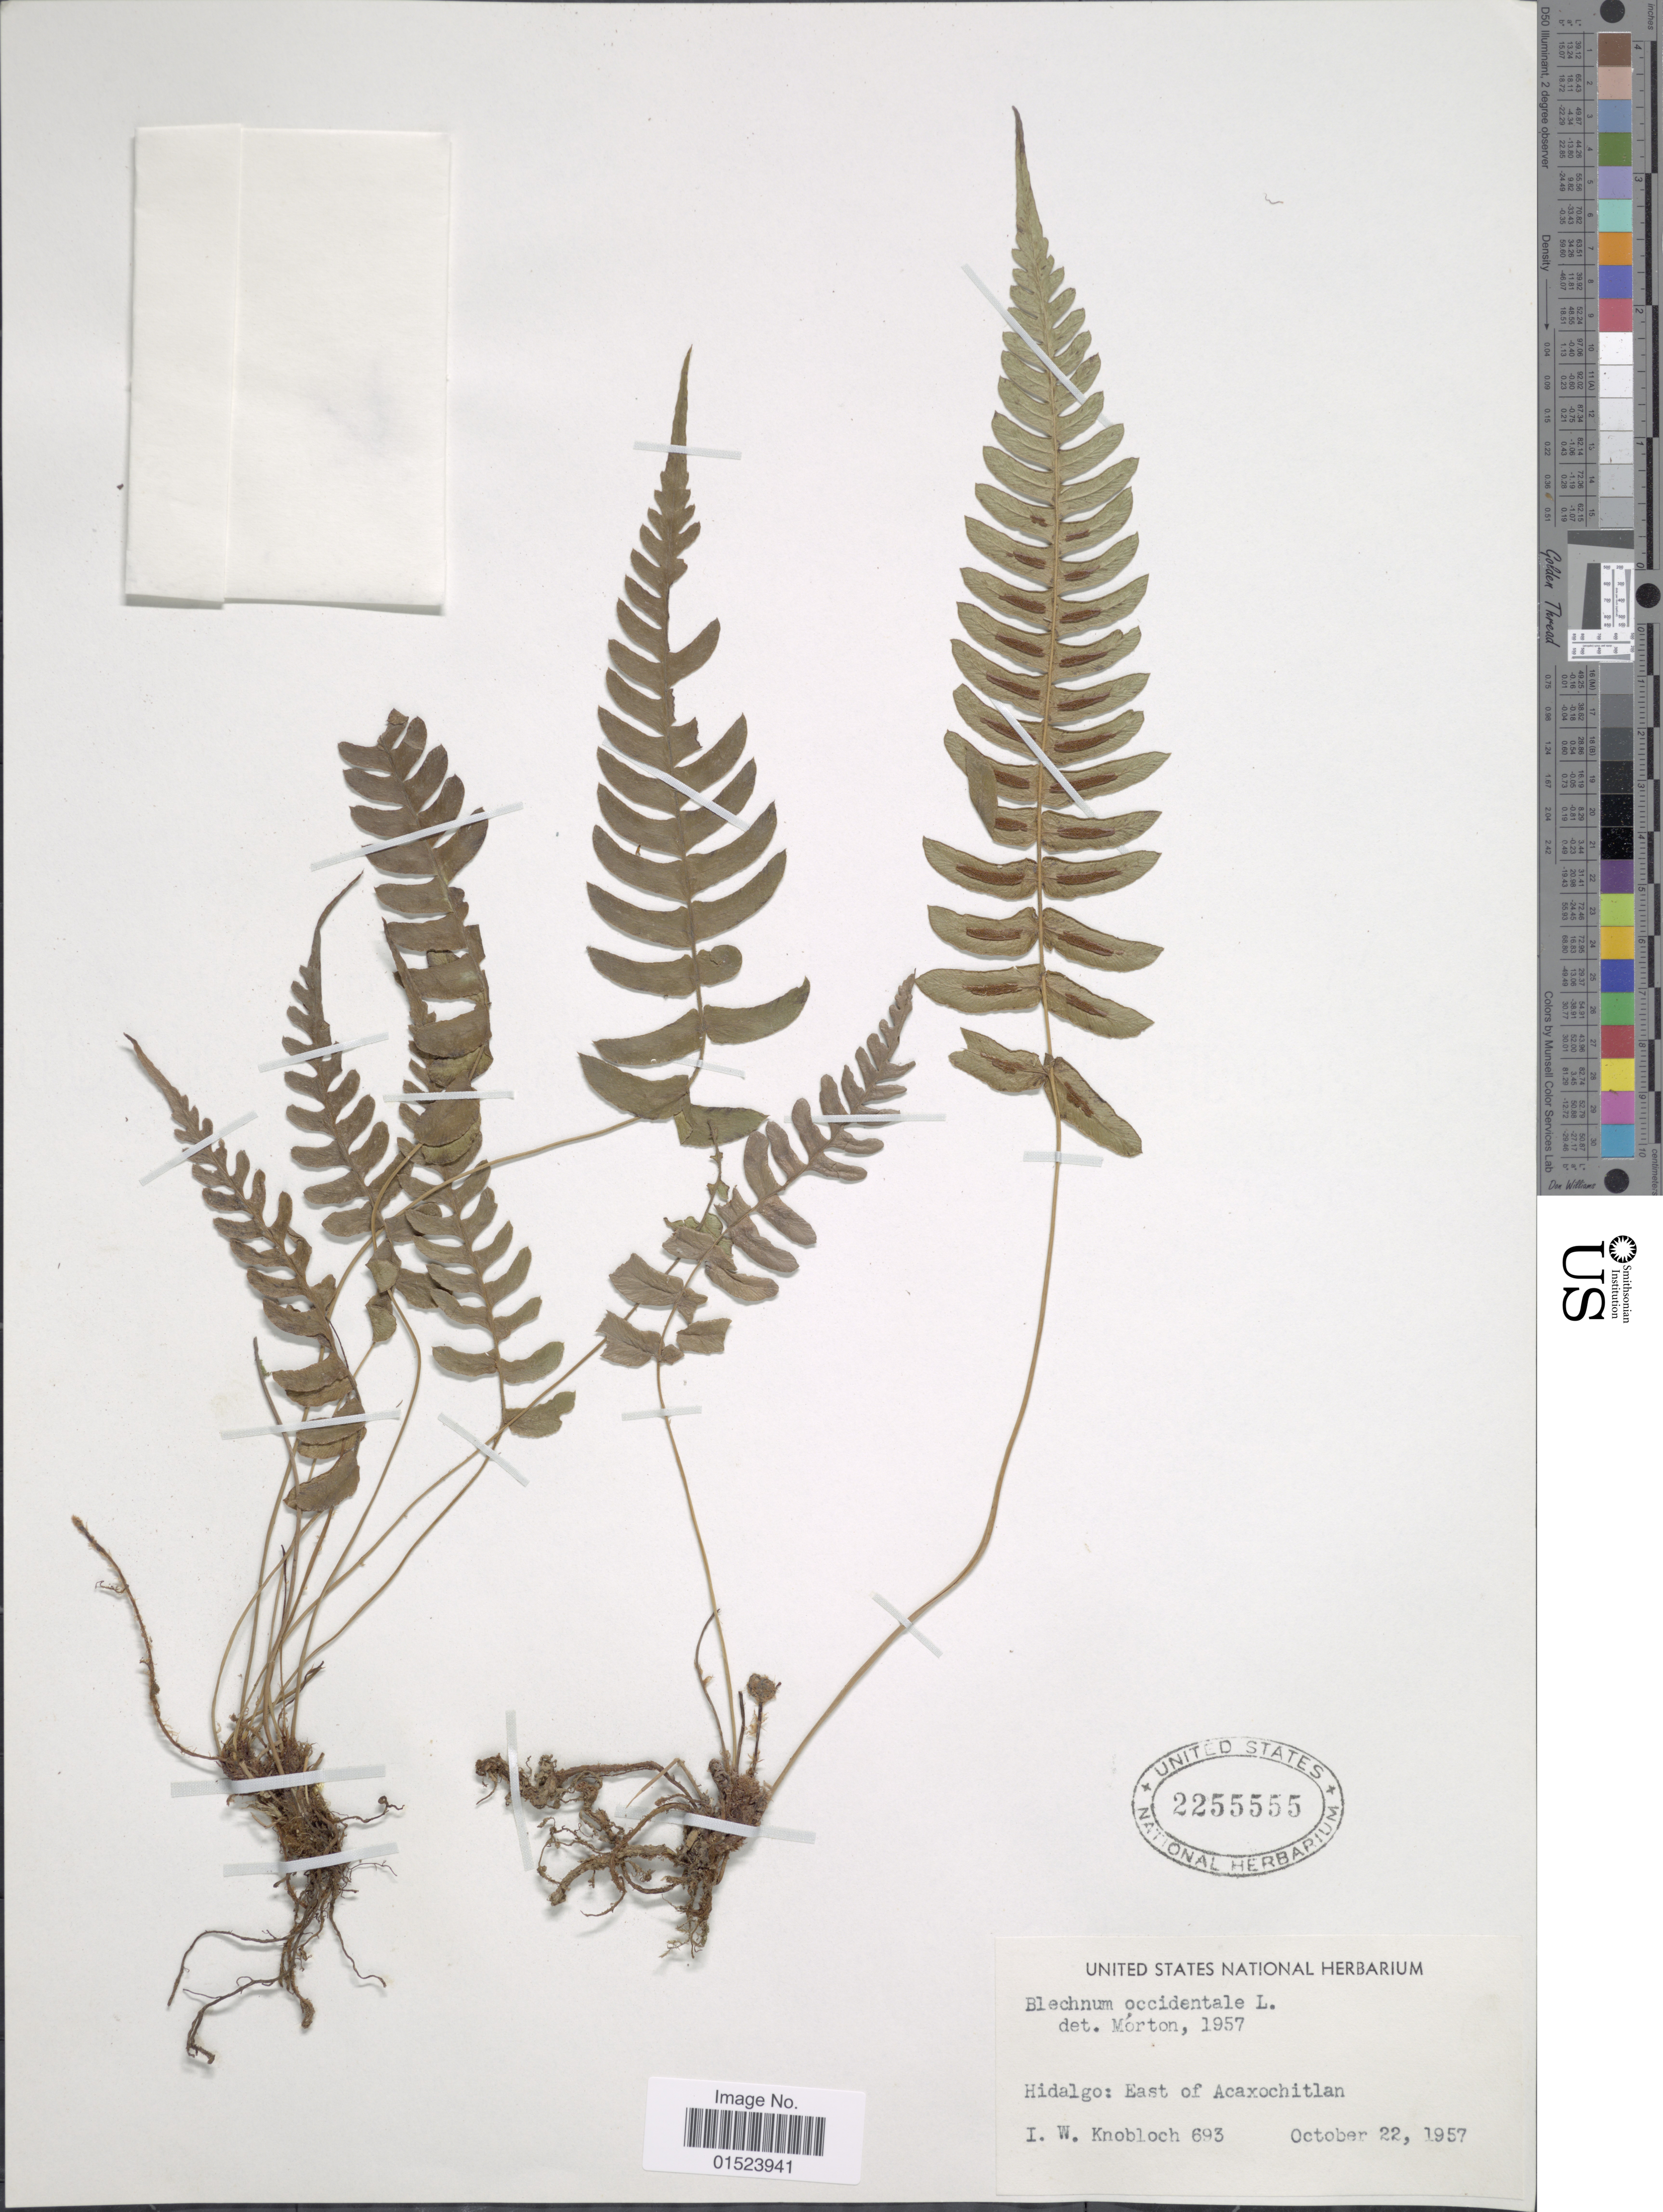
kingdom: Plantae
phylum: Tracheophyta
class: Polypodiopsida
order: Polypodiales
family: Blechnaceae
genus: Blechnum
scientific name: Blechnum glandulosum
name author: Link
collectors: I. W. Knobloch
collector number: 693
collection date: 1957-10-22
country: Mexico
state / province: Hidalgo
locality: East of Acaxochitlan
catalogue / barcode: US 2255555